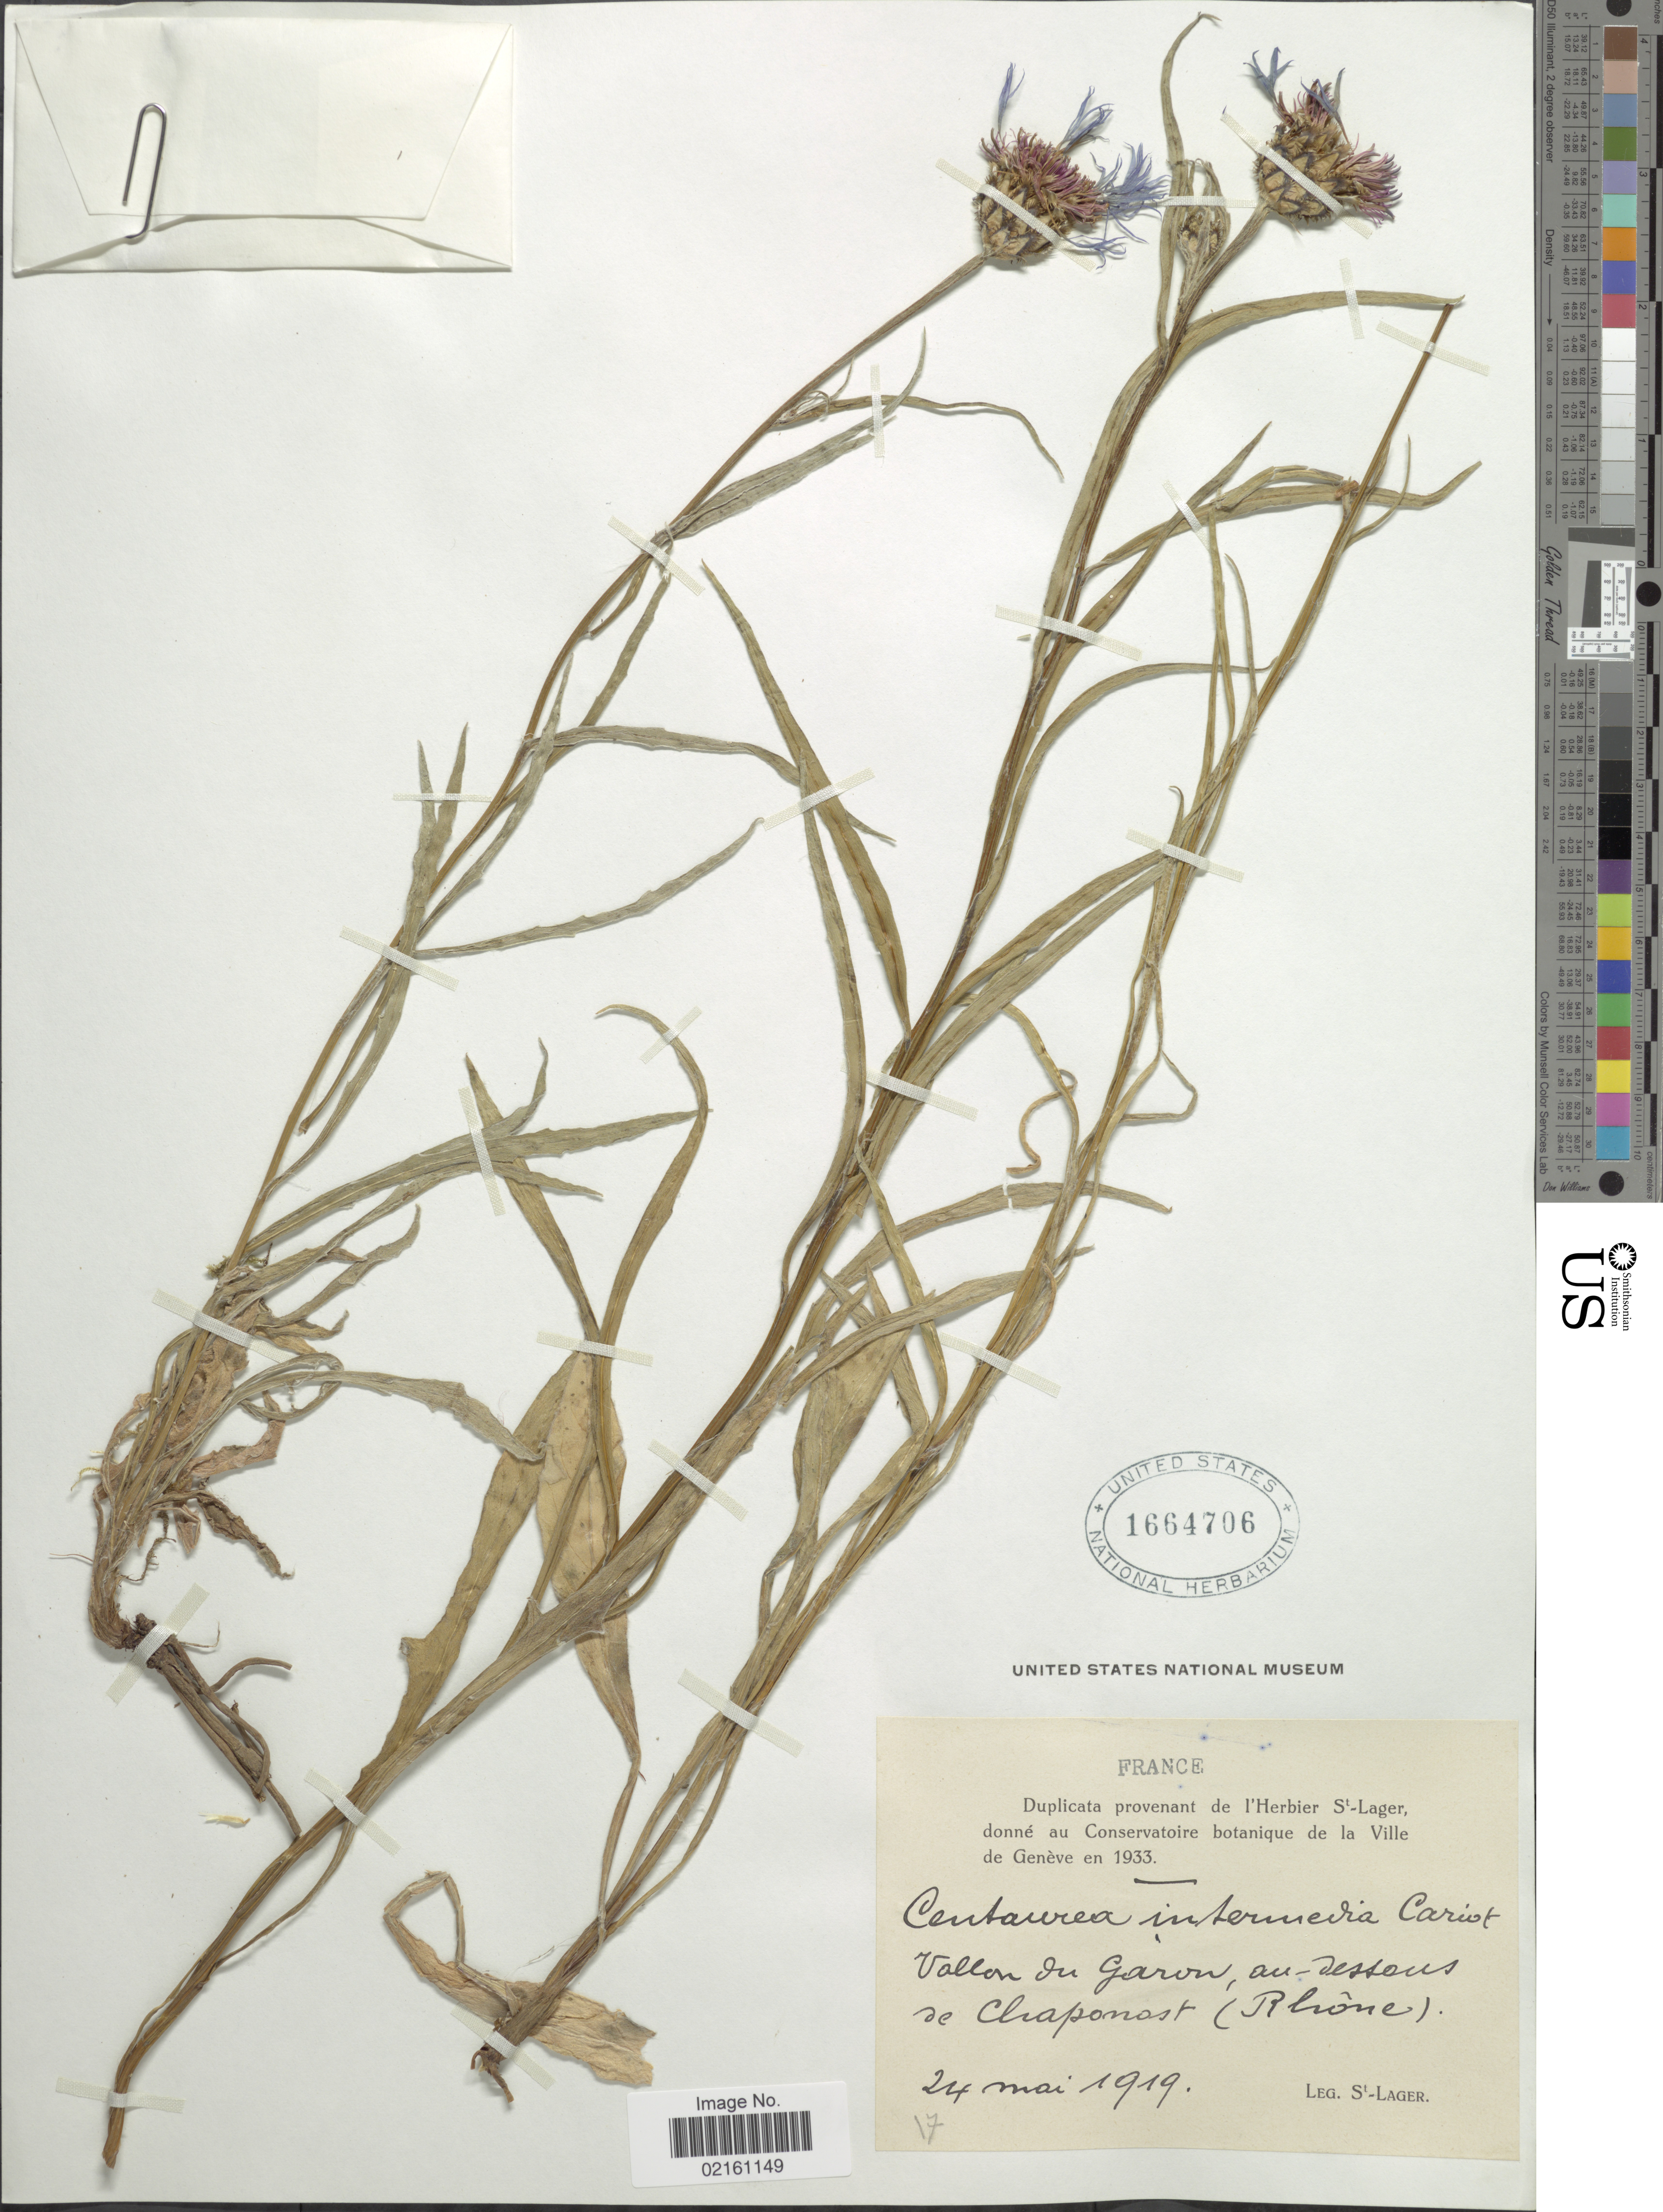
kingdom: Plantae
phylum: Tracheophyta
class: Magnoliopsida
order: Asterales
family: Asteraceae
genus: Centaurea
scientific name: Centaurea intermedia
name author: Cariot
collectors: -. St. Lager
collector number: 17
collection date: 1919-05-24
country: France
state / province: Auvergne-Rhône-Alpes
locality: Vallon du Garon, au-dessous de Chaponast (Rhone) [interpreted]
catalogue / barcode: US 1664706